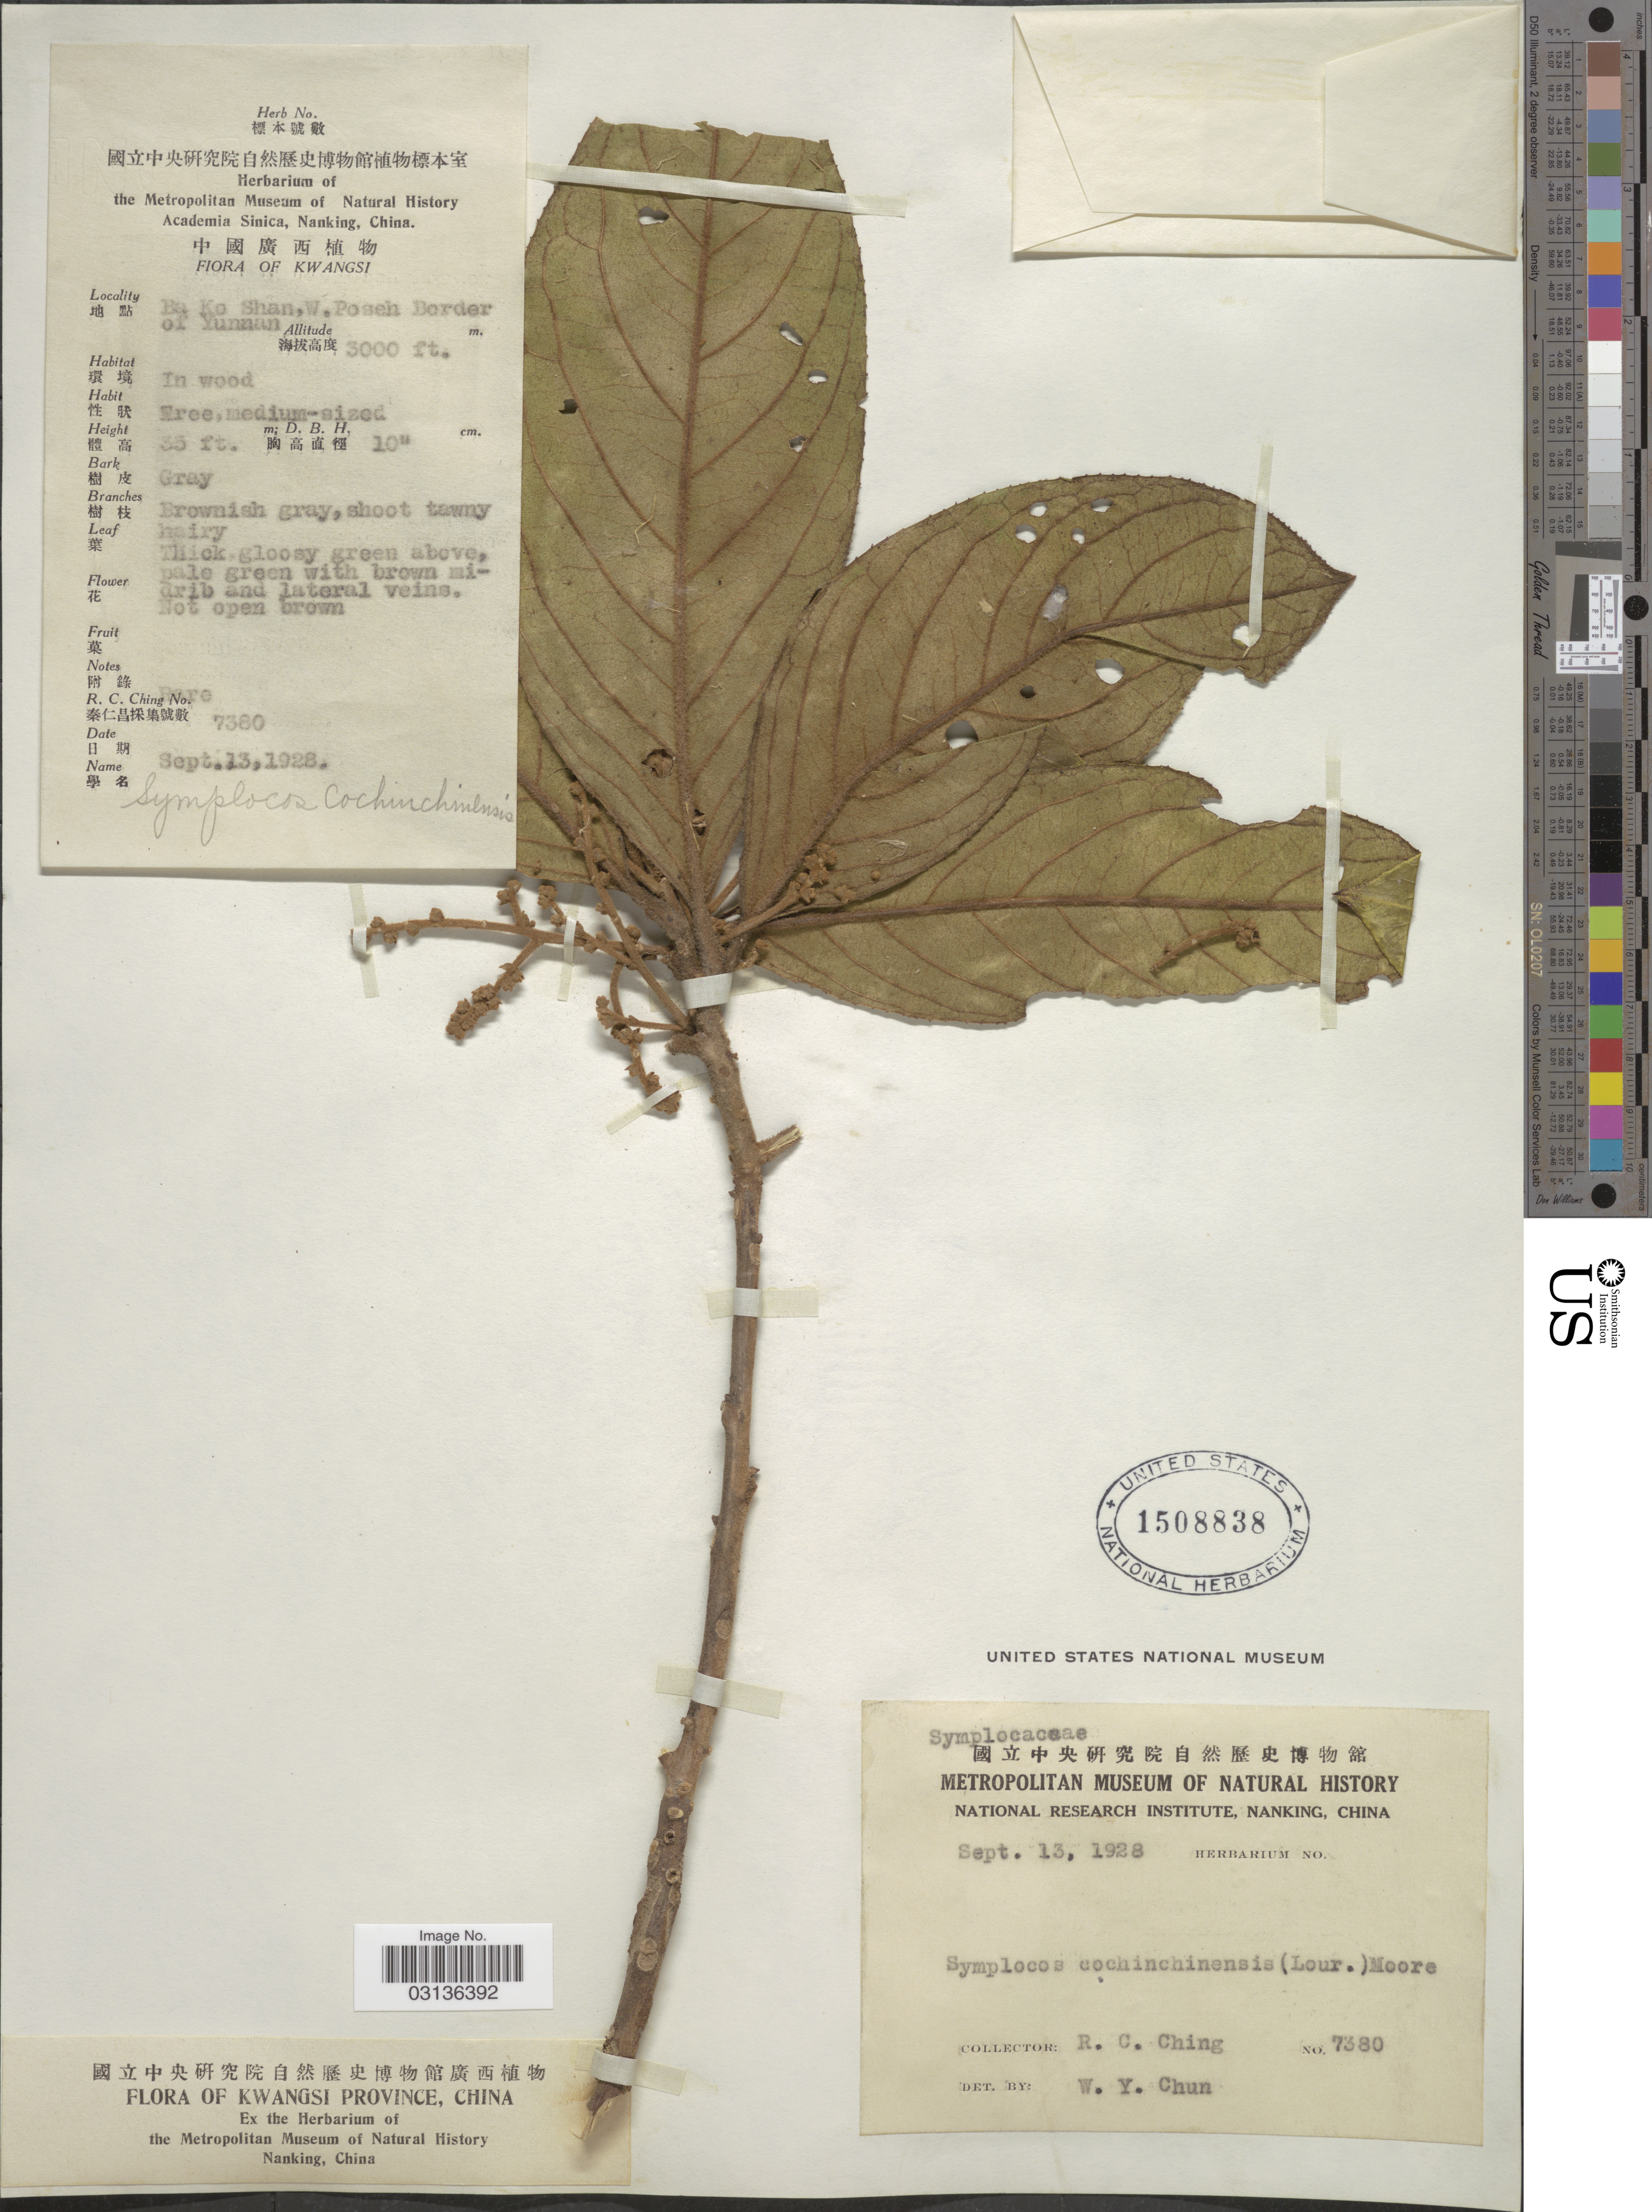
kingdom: Plantae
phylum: Tracheophyta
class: Magnoliopsida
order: Ericales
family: Symplocaceae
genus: Symplocos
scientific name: Symplocos cochinchinensis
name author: (Lour.) S. Moore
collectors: R. C. Ching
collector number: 7380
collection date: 1928-09-13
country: China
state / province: Guangxi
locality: Kwangsi Province. Ba Ko Shan, W. Poseh Border of Yunnan.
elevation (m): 91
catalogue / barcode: US 1508838